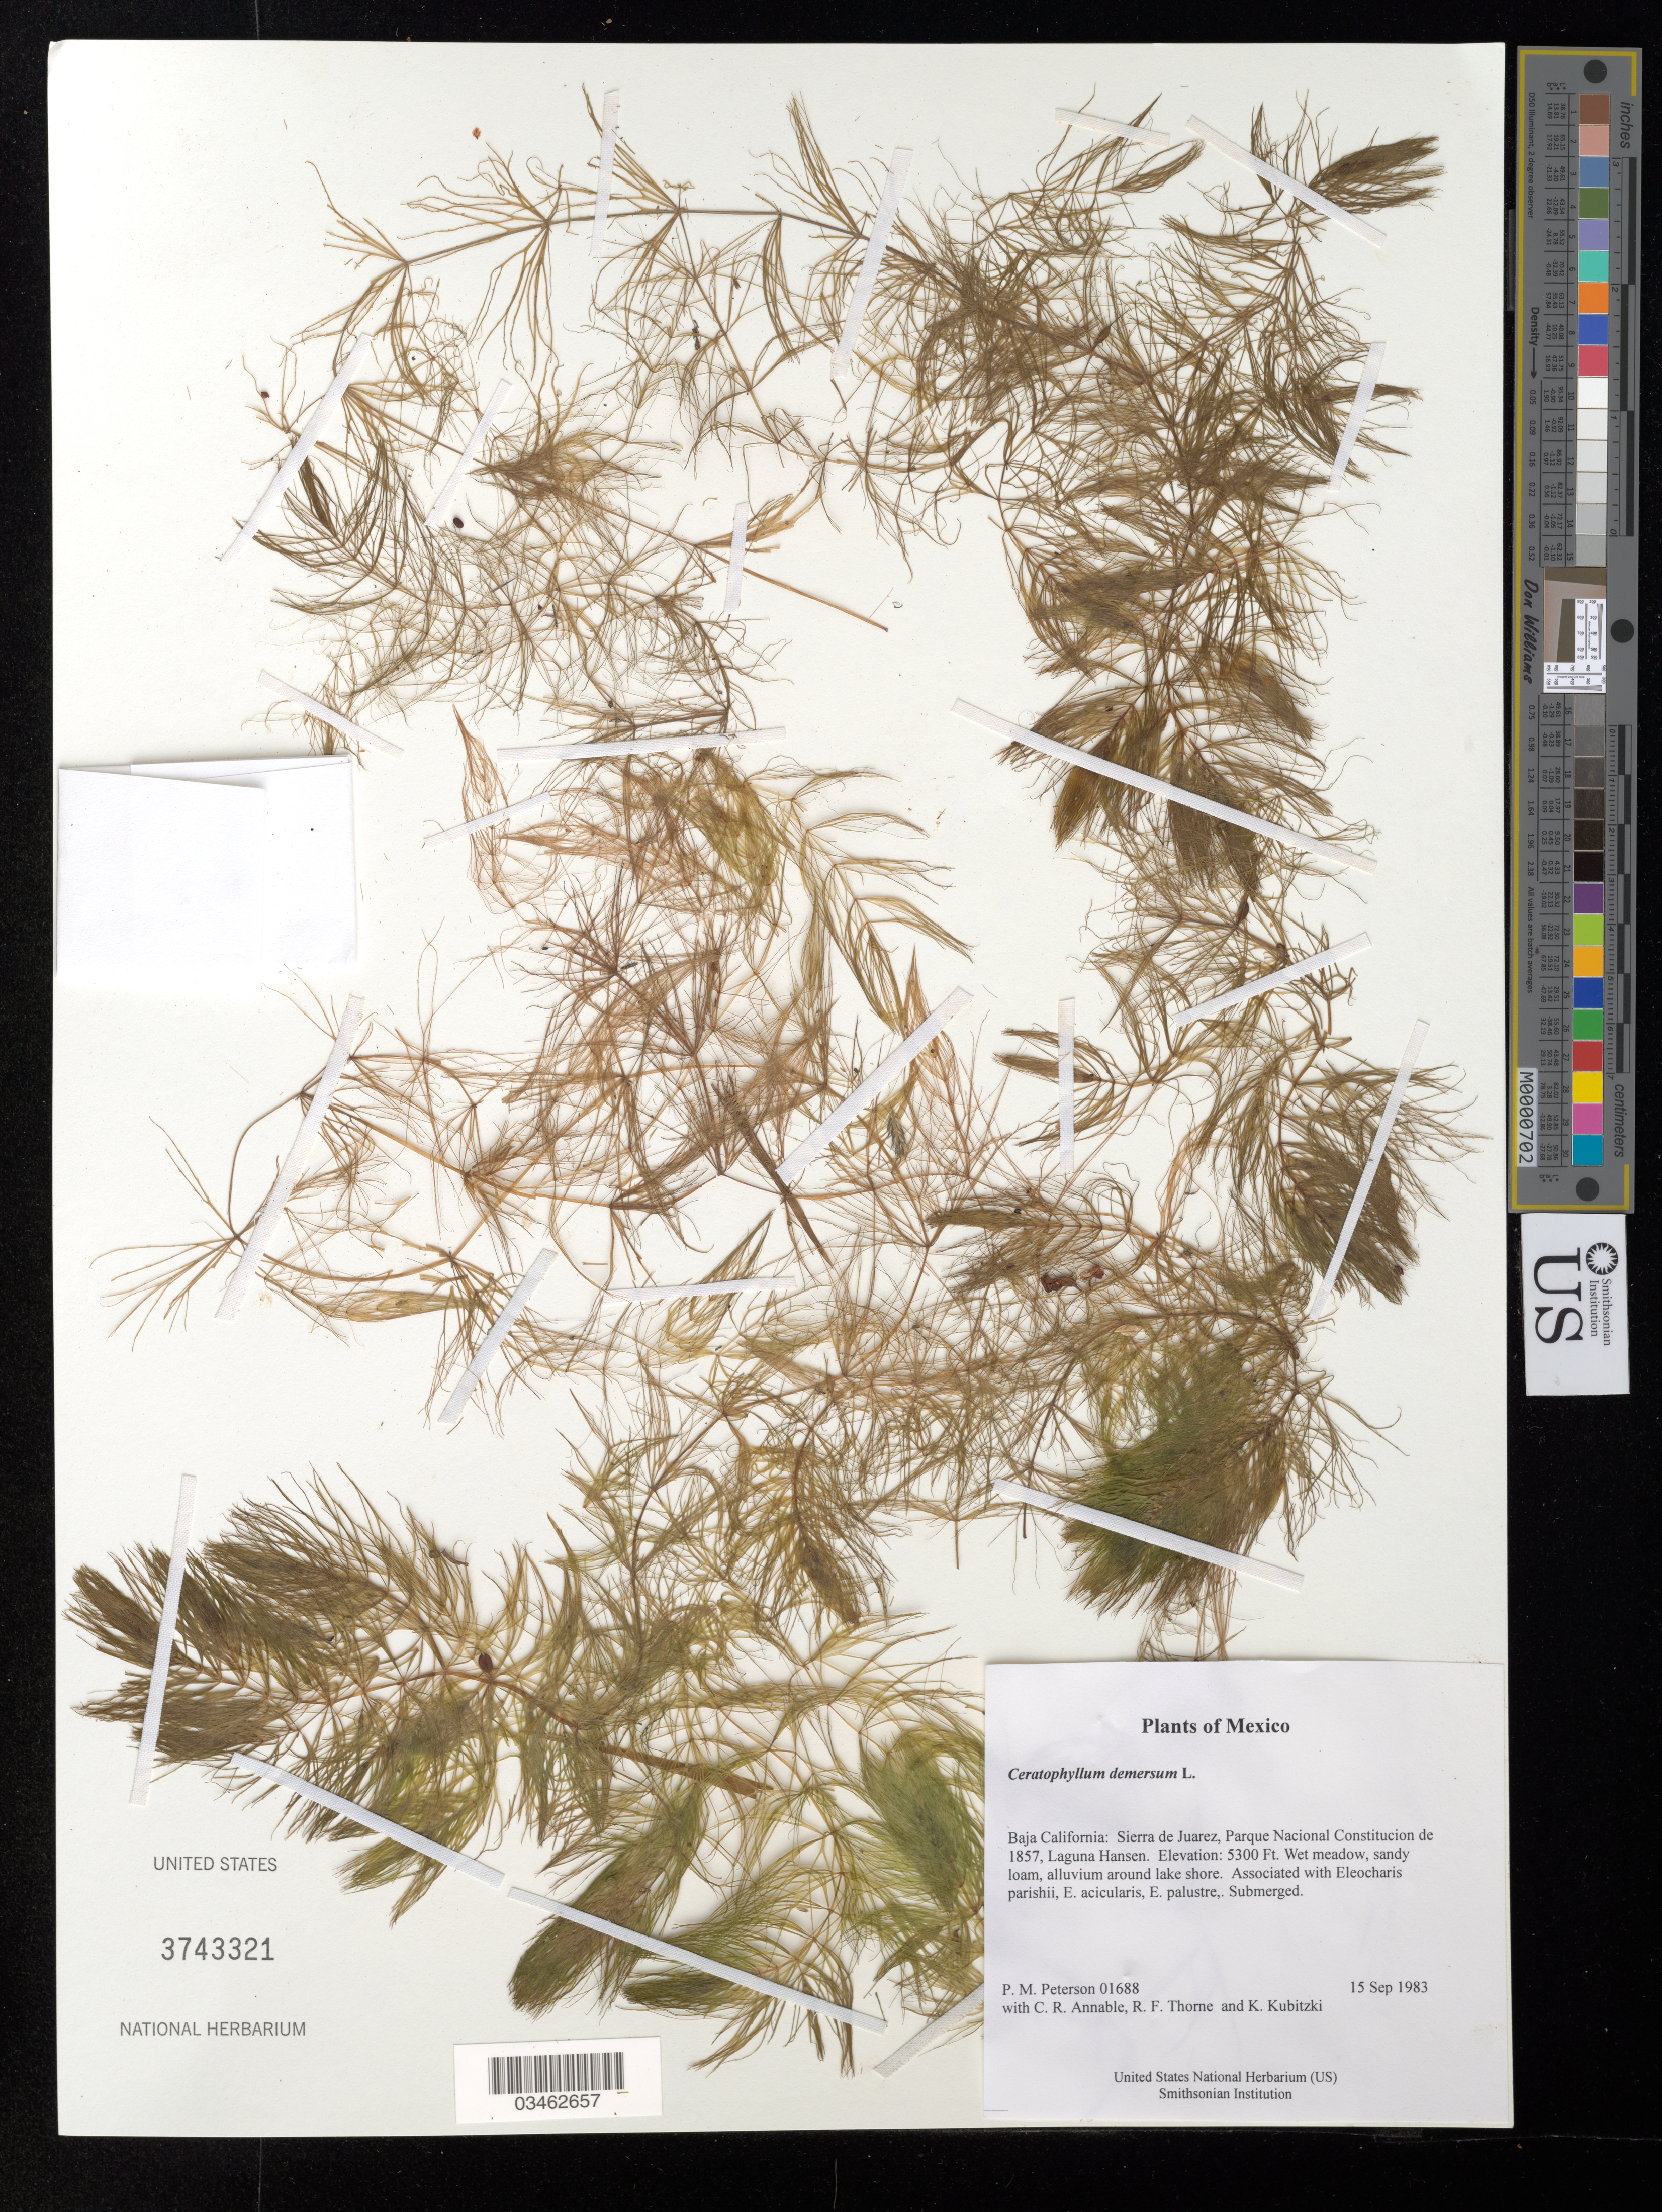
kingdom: Plantae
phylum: Tracheophyta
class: Magnoliopsida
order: Ceratophyllales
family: Ceratophyllaceae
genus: Ceratophyllum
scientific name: Ceratophyllum demersum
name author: L.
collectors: P. M. Peterson, C. R. Annable, R. F. Thorne & K. Kubitzki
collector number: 01688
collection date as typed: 15 Sep 1983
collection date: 1983-09-15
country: Mexico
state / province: Baja California Norte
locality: Sierra de Juarez, Parque Nacional Constitucion de 1857, Laguna Hansen.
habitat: Wet meadow, sandy loam, alluvium around lake shore. Associated with Eleocharis parishii, E. acicularis, E. palustre,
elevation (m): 1615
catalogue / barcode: US 3743321